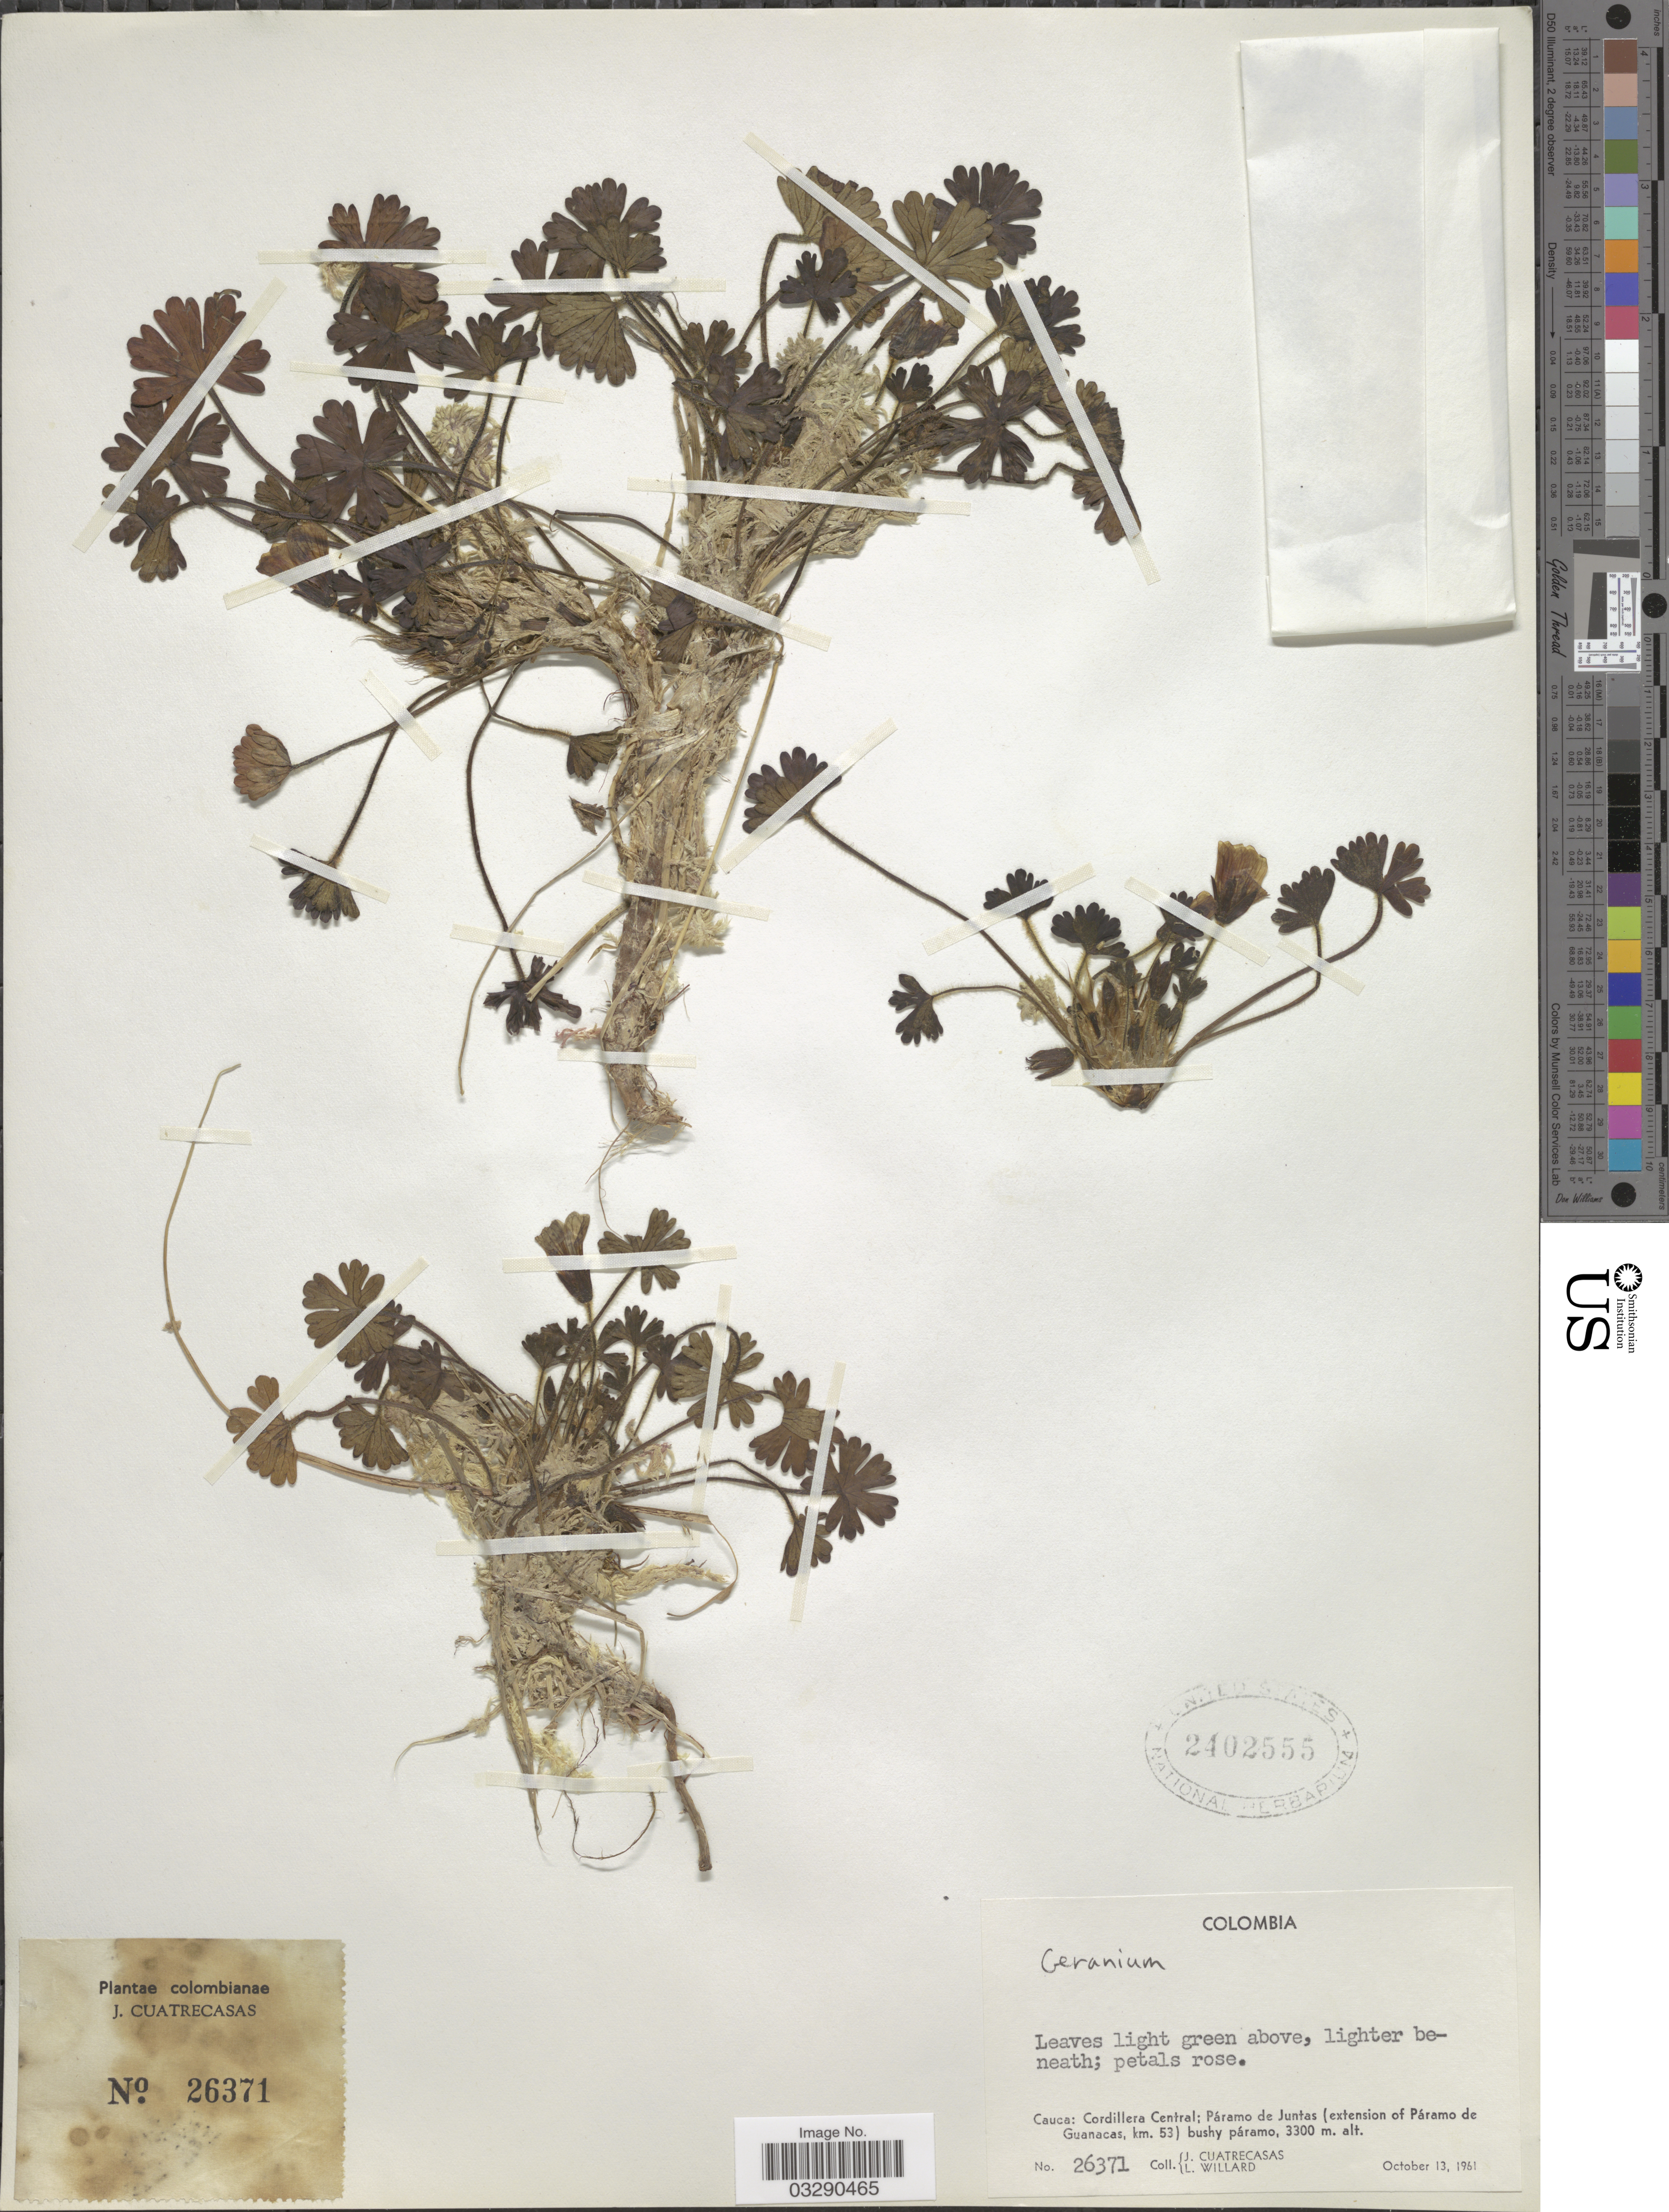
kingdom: Plantae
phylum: Tracheophyta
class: Magnoliopsida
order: Geraniales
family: Geraniaceae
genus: Geranium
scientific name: Geranium sp.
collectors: J. Cuatrecasas & L. Willard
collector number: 26371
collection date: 1961-10-13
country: Colombia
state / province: Cauca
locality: Cordillera Central; Páramo de Juntas (extension of Páramo de Guanacas, km. 53).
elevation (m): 3300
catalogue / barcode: US 2402555